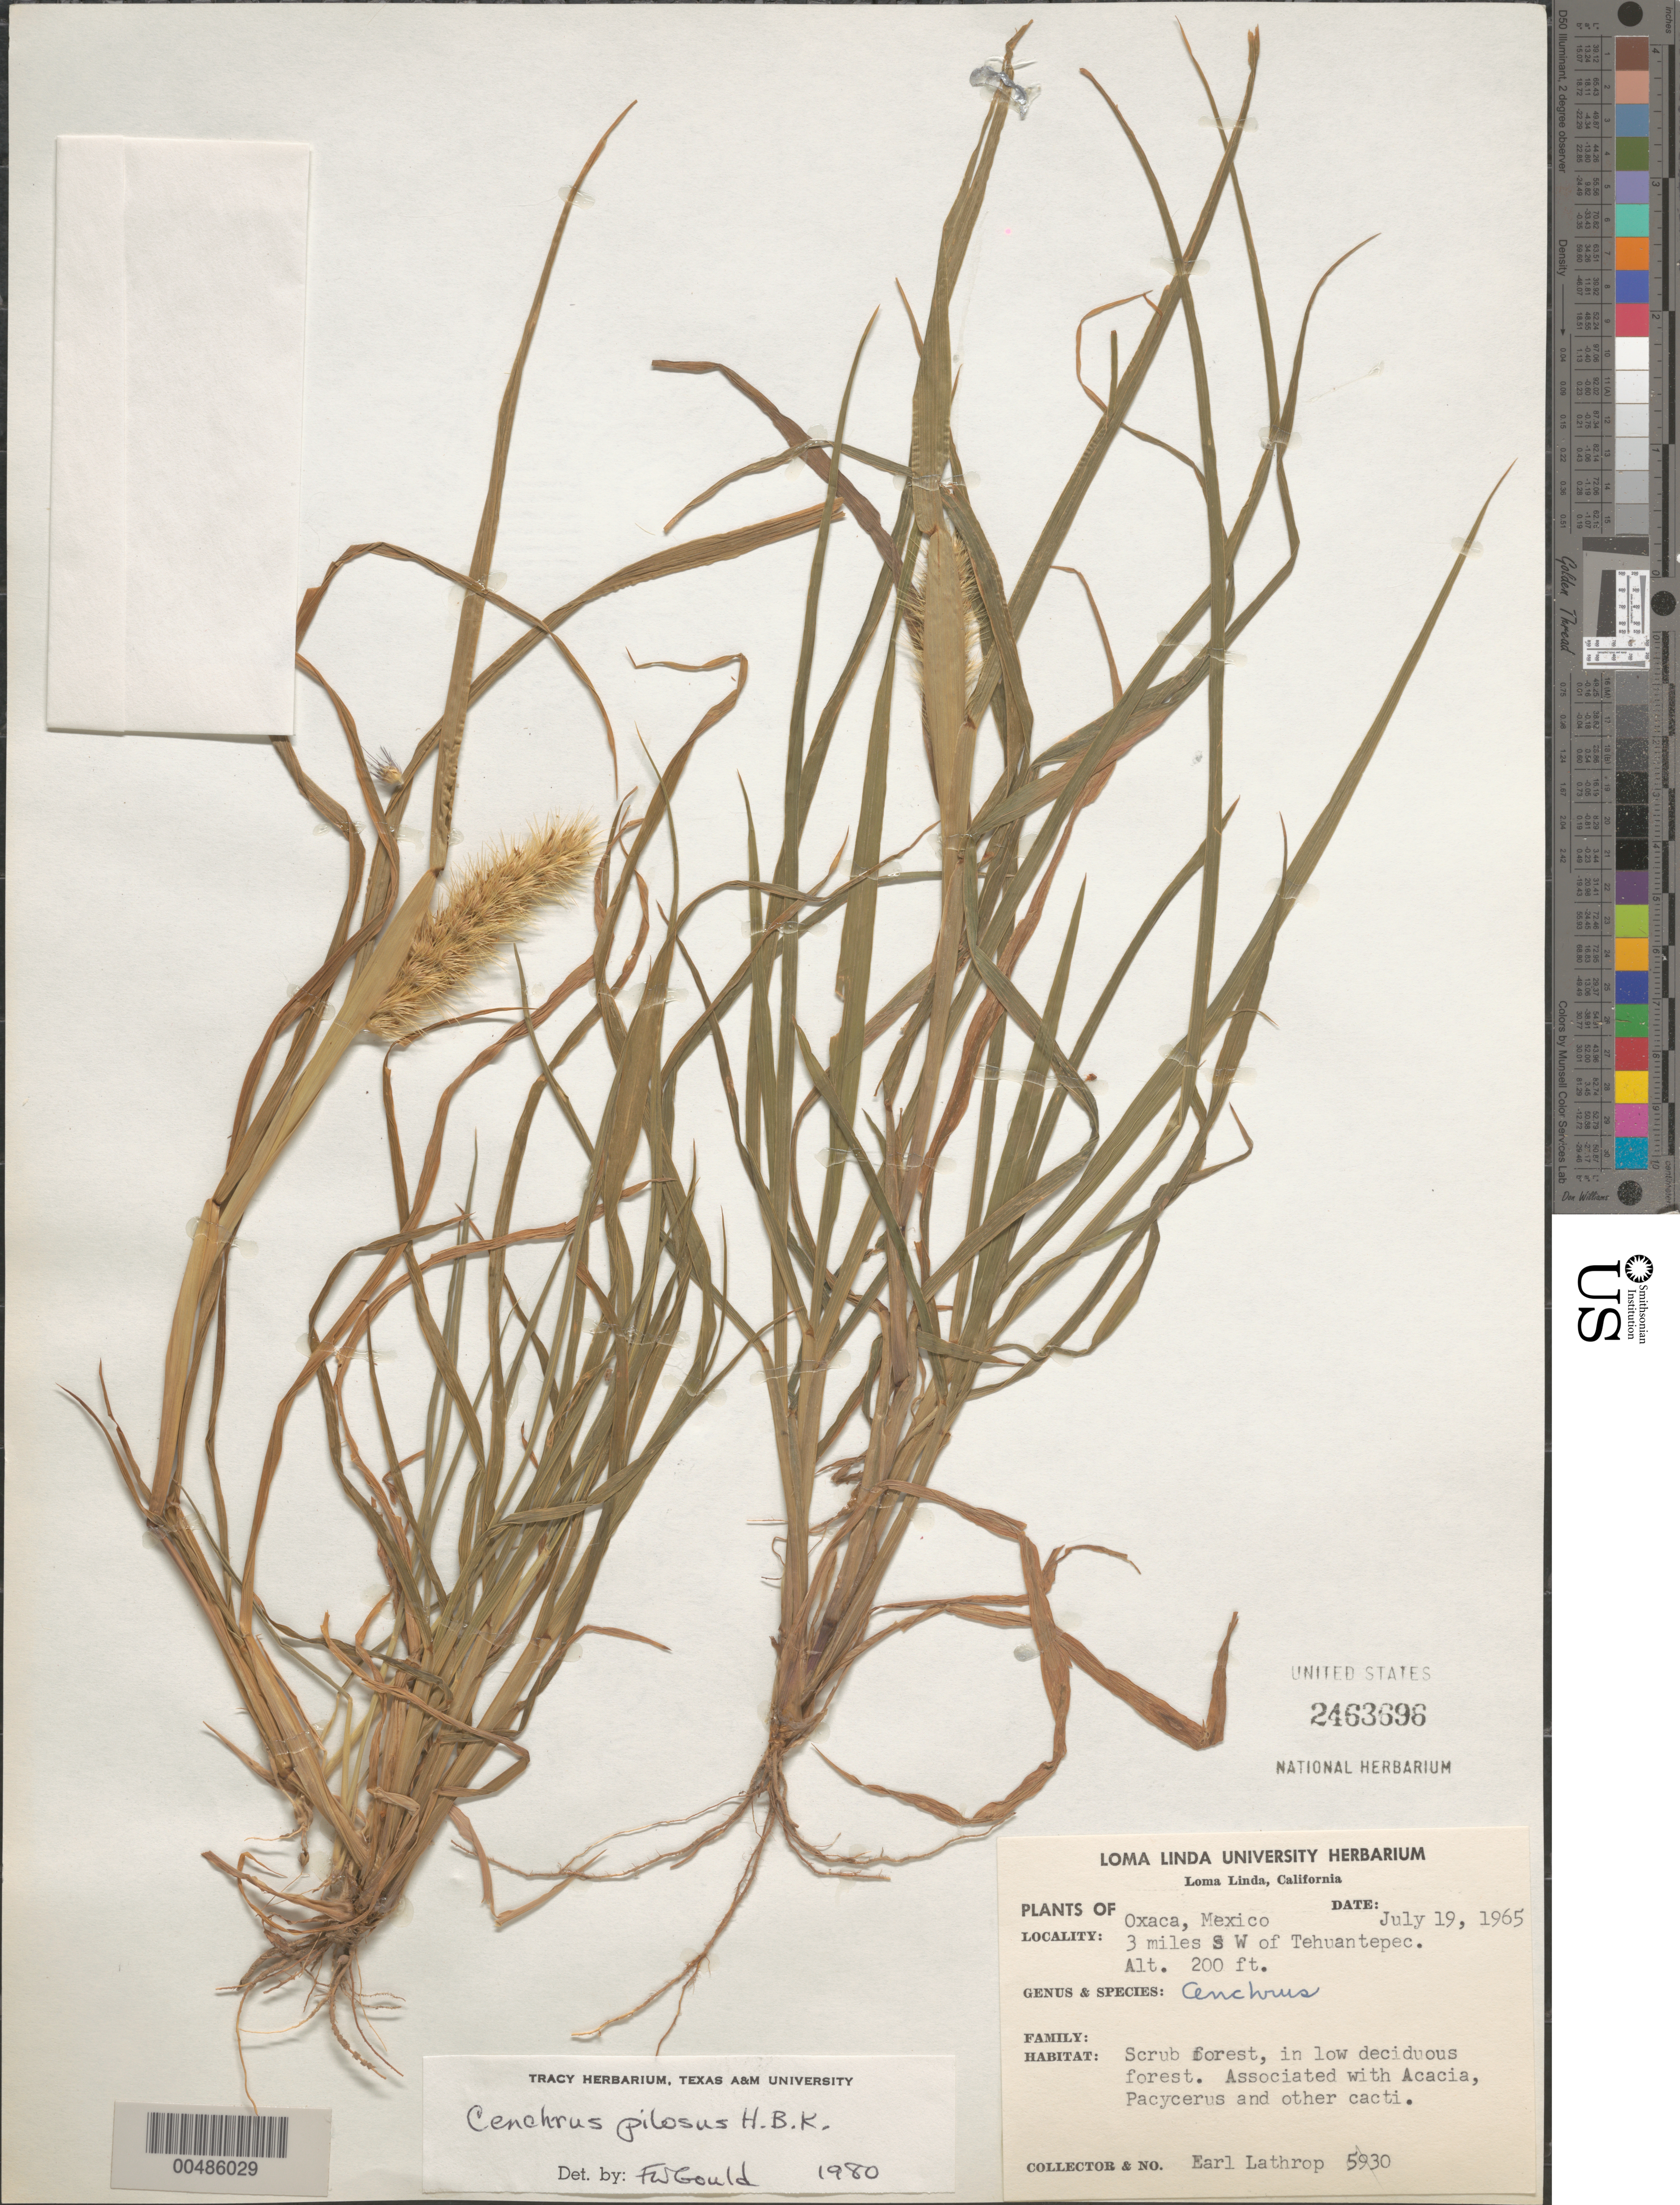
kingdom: Plantae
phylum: Tracheophyta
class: Liliopsida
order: Poales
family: Poaceae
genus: Cenchrus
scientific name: Cenchrus pilosus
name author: Kunth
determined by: Gould, F. W.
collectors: E. W. Lathrop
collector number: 5930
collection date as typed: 19 Jul 1965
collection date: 1965-07-19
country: Mexico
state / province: Oaxaca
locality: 3 mi SW of Tehuantepec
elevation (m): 61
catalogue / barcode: US 2463696